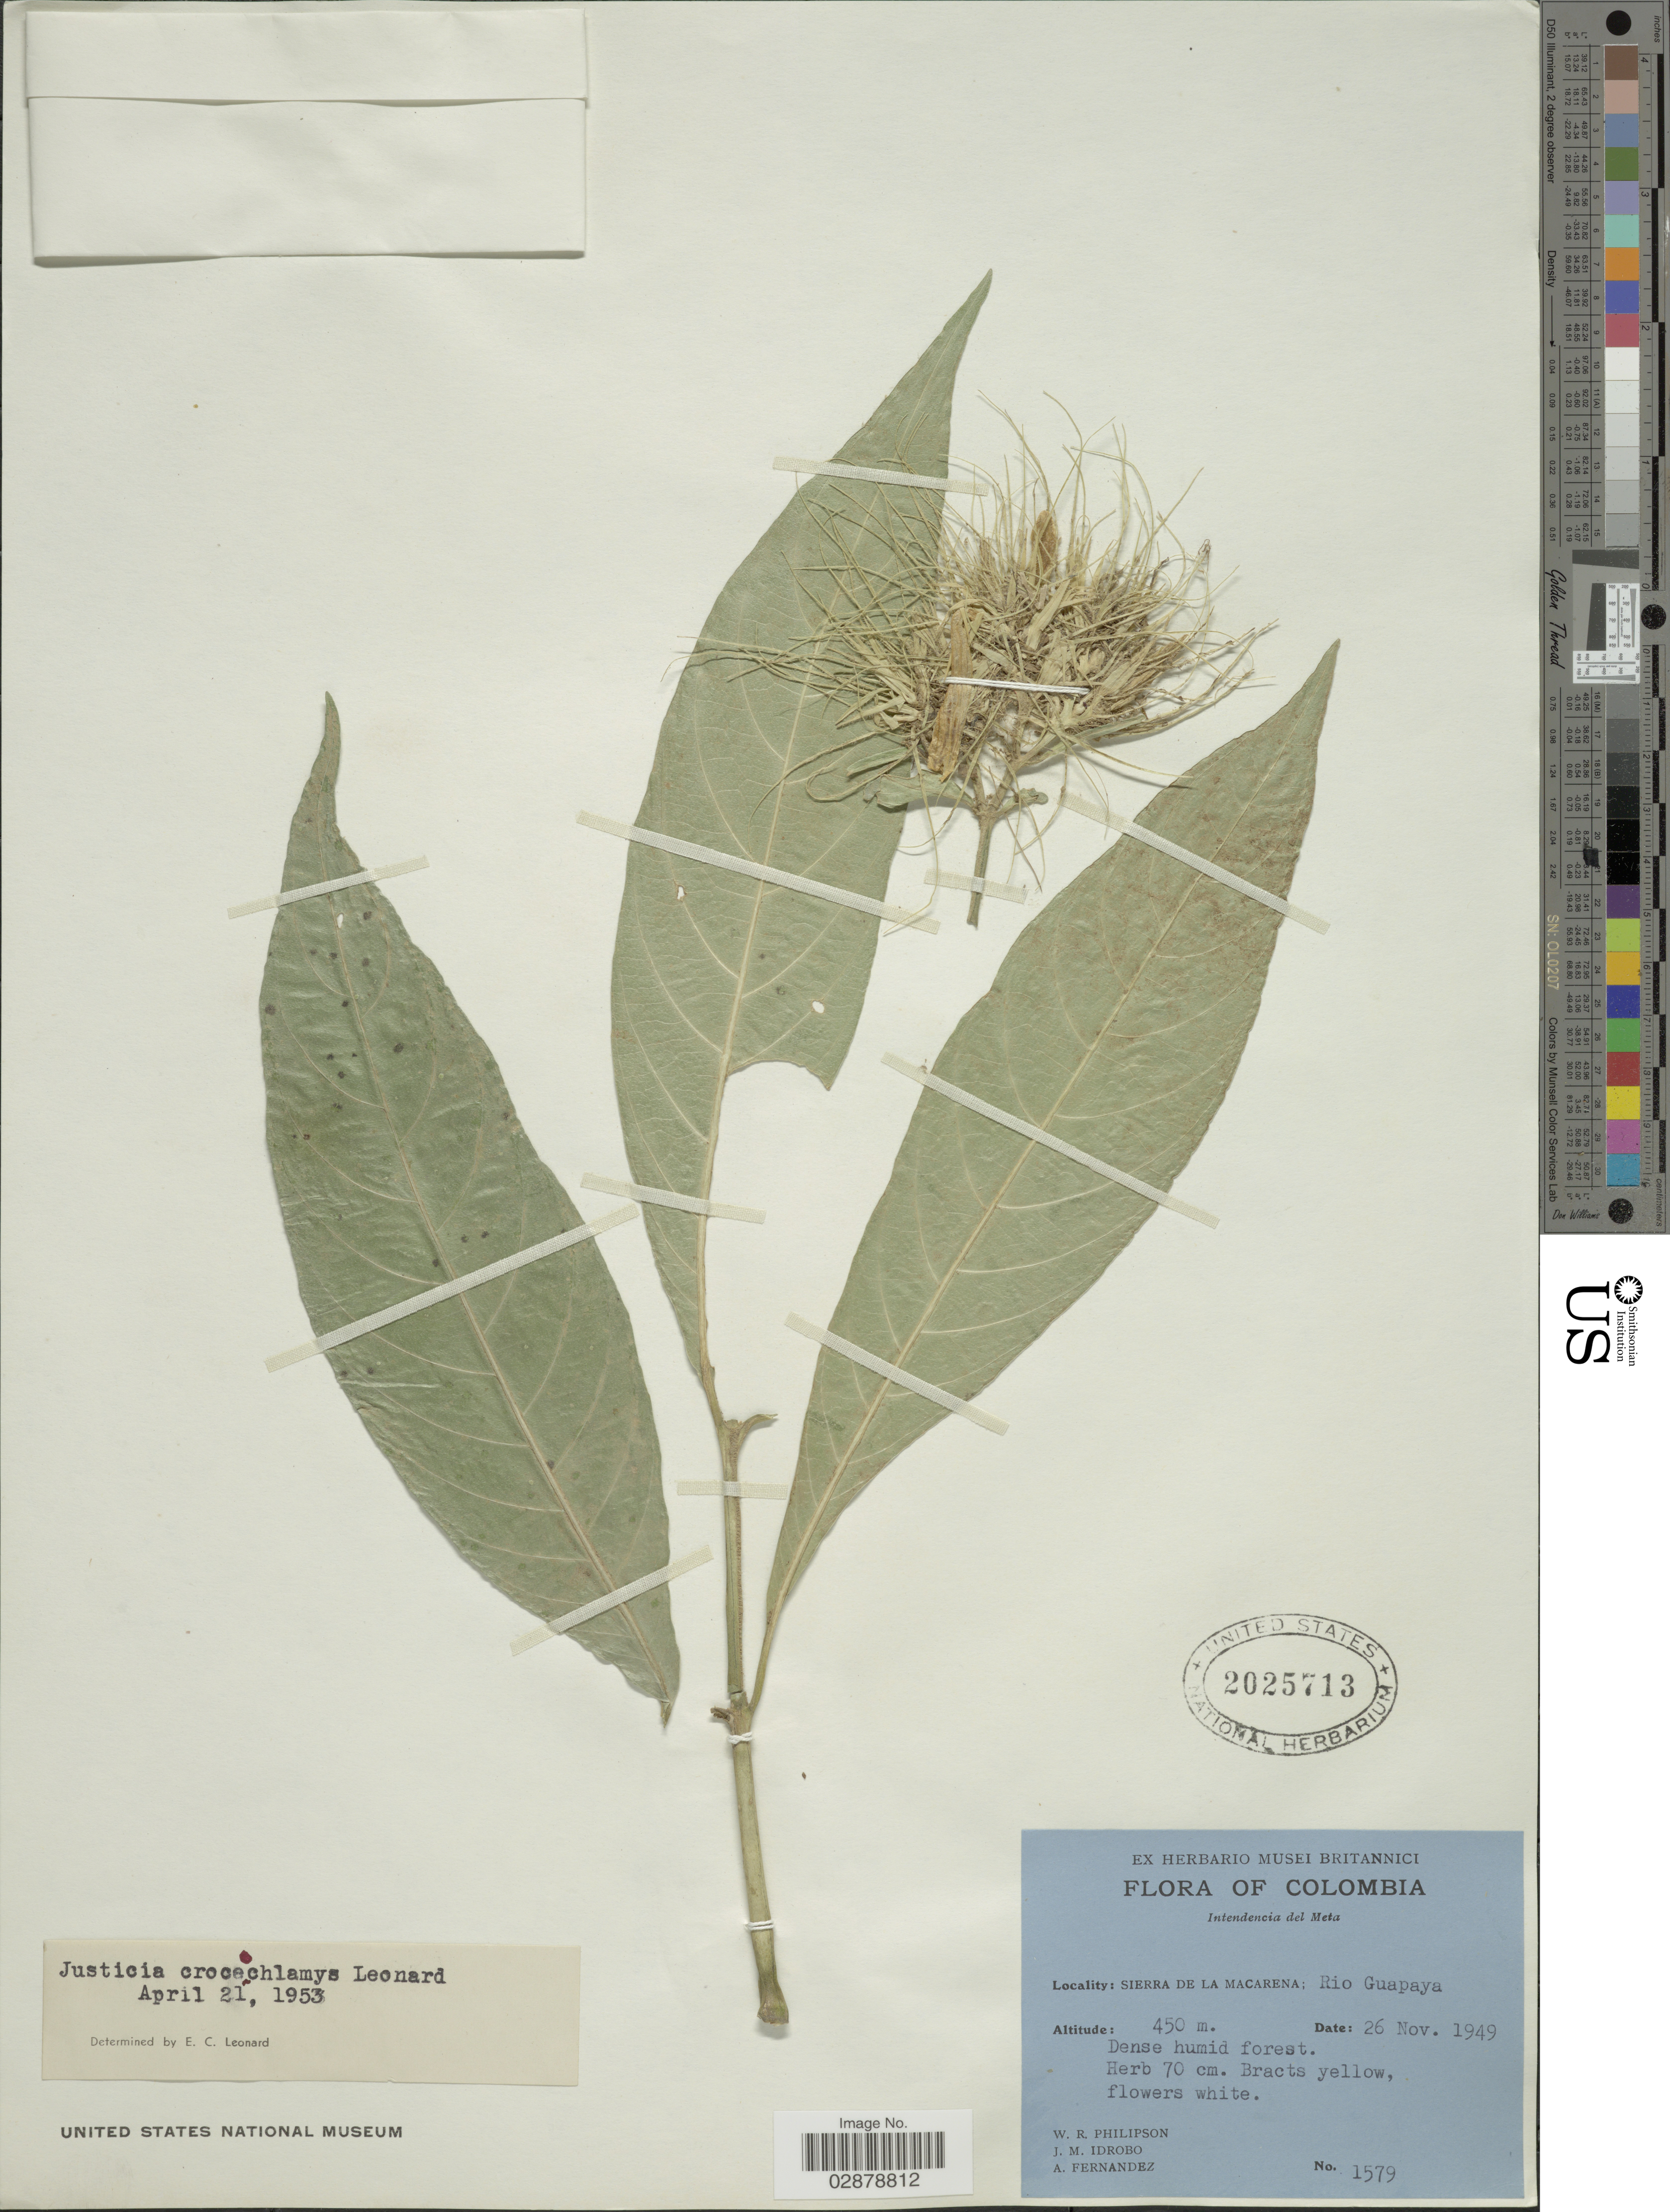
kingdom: Plantae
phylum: Tracheophyta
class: Magnoliopsida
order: Lamiales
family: Acanthaceae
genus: Justicia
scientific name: Justicia croceochlamys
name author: Leonard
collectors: W. R. Philipson, J. M. Idrobo & Á. Fernández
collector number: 1579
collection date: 1949-11-26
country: Colombia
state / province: Meta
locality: Intendencia del Meta. Sierra de la Macarena: Rio Guapaya.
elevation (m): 450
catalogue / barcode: US 2025713